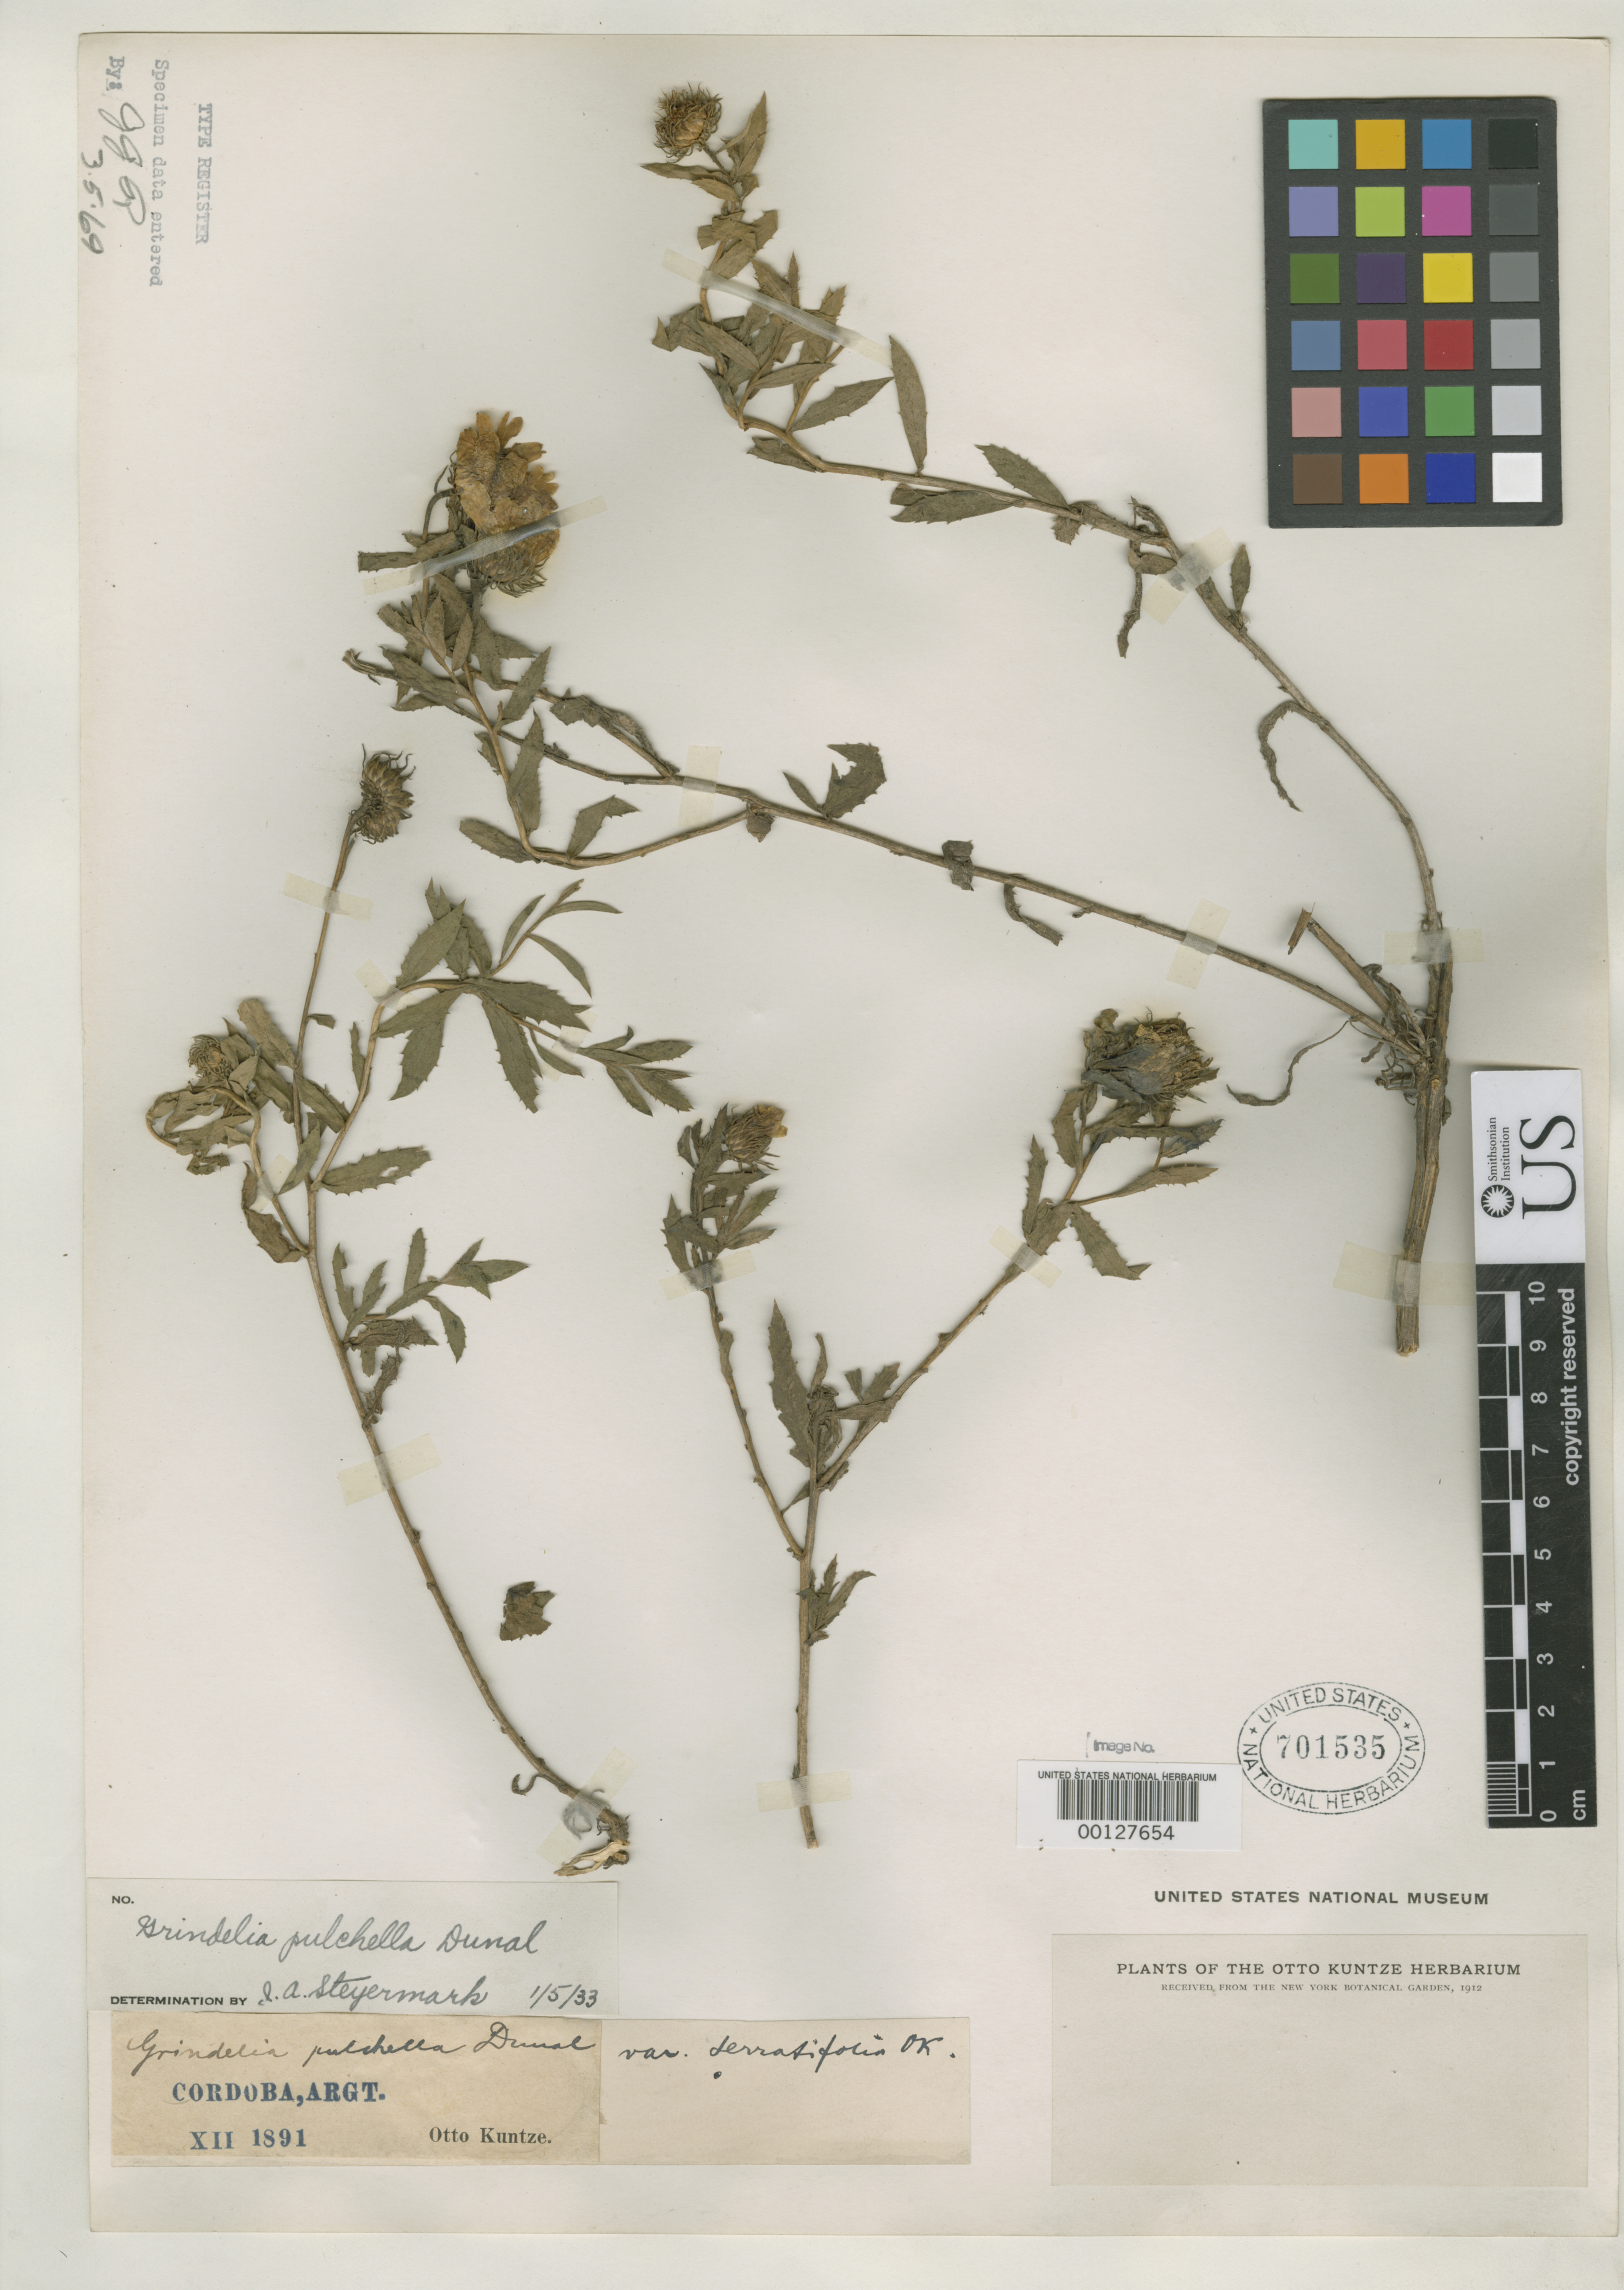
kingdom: Plantae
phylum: Tracheophyta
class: Magnoliopsida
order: Asterales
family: Asteraceae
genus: Grindelia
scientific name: Grindelia pulchella var. serratifolia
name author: Kuntze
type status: Type Collection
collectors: C.E.O. Kuntze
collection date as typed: Dec 1891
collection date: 1891-12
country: Argentina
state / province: Córdoba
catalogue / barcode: US 701535